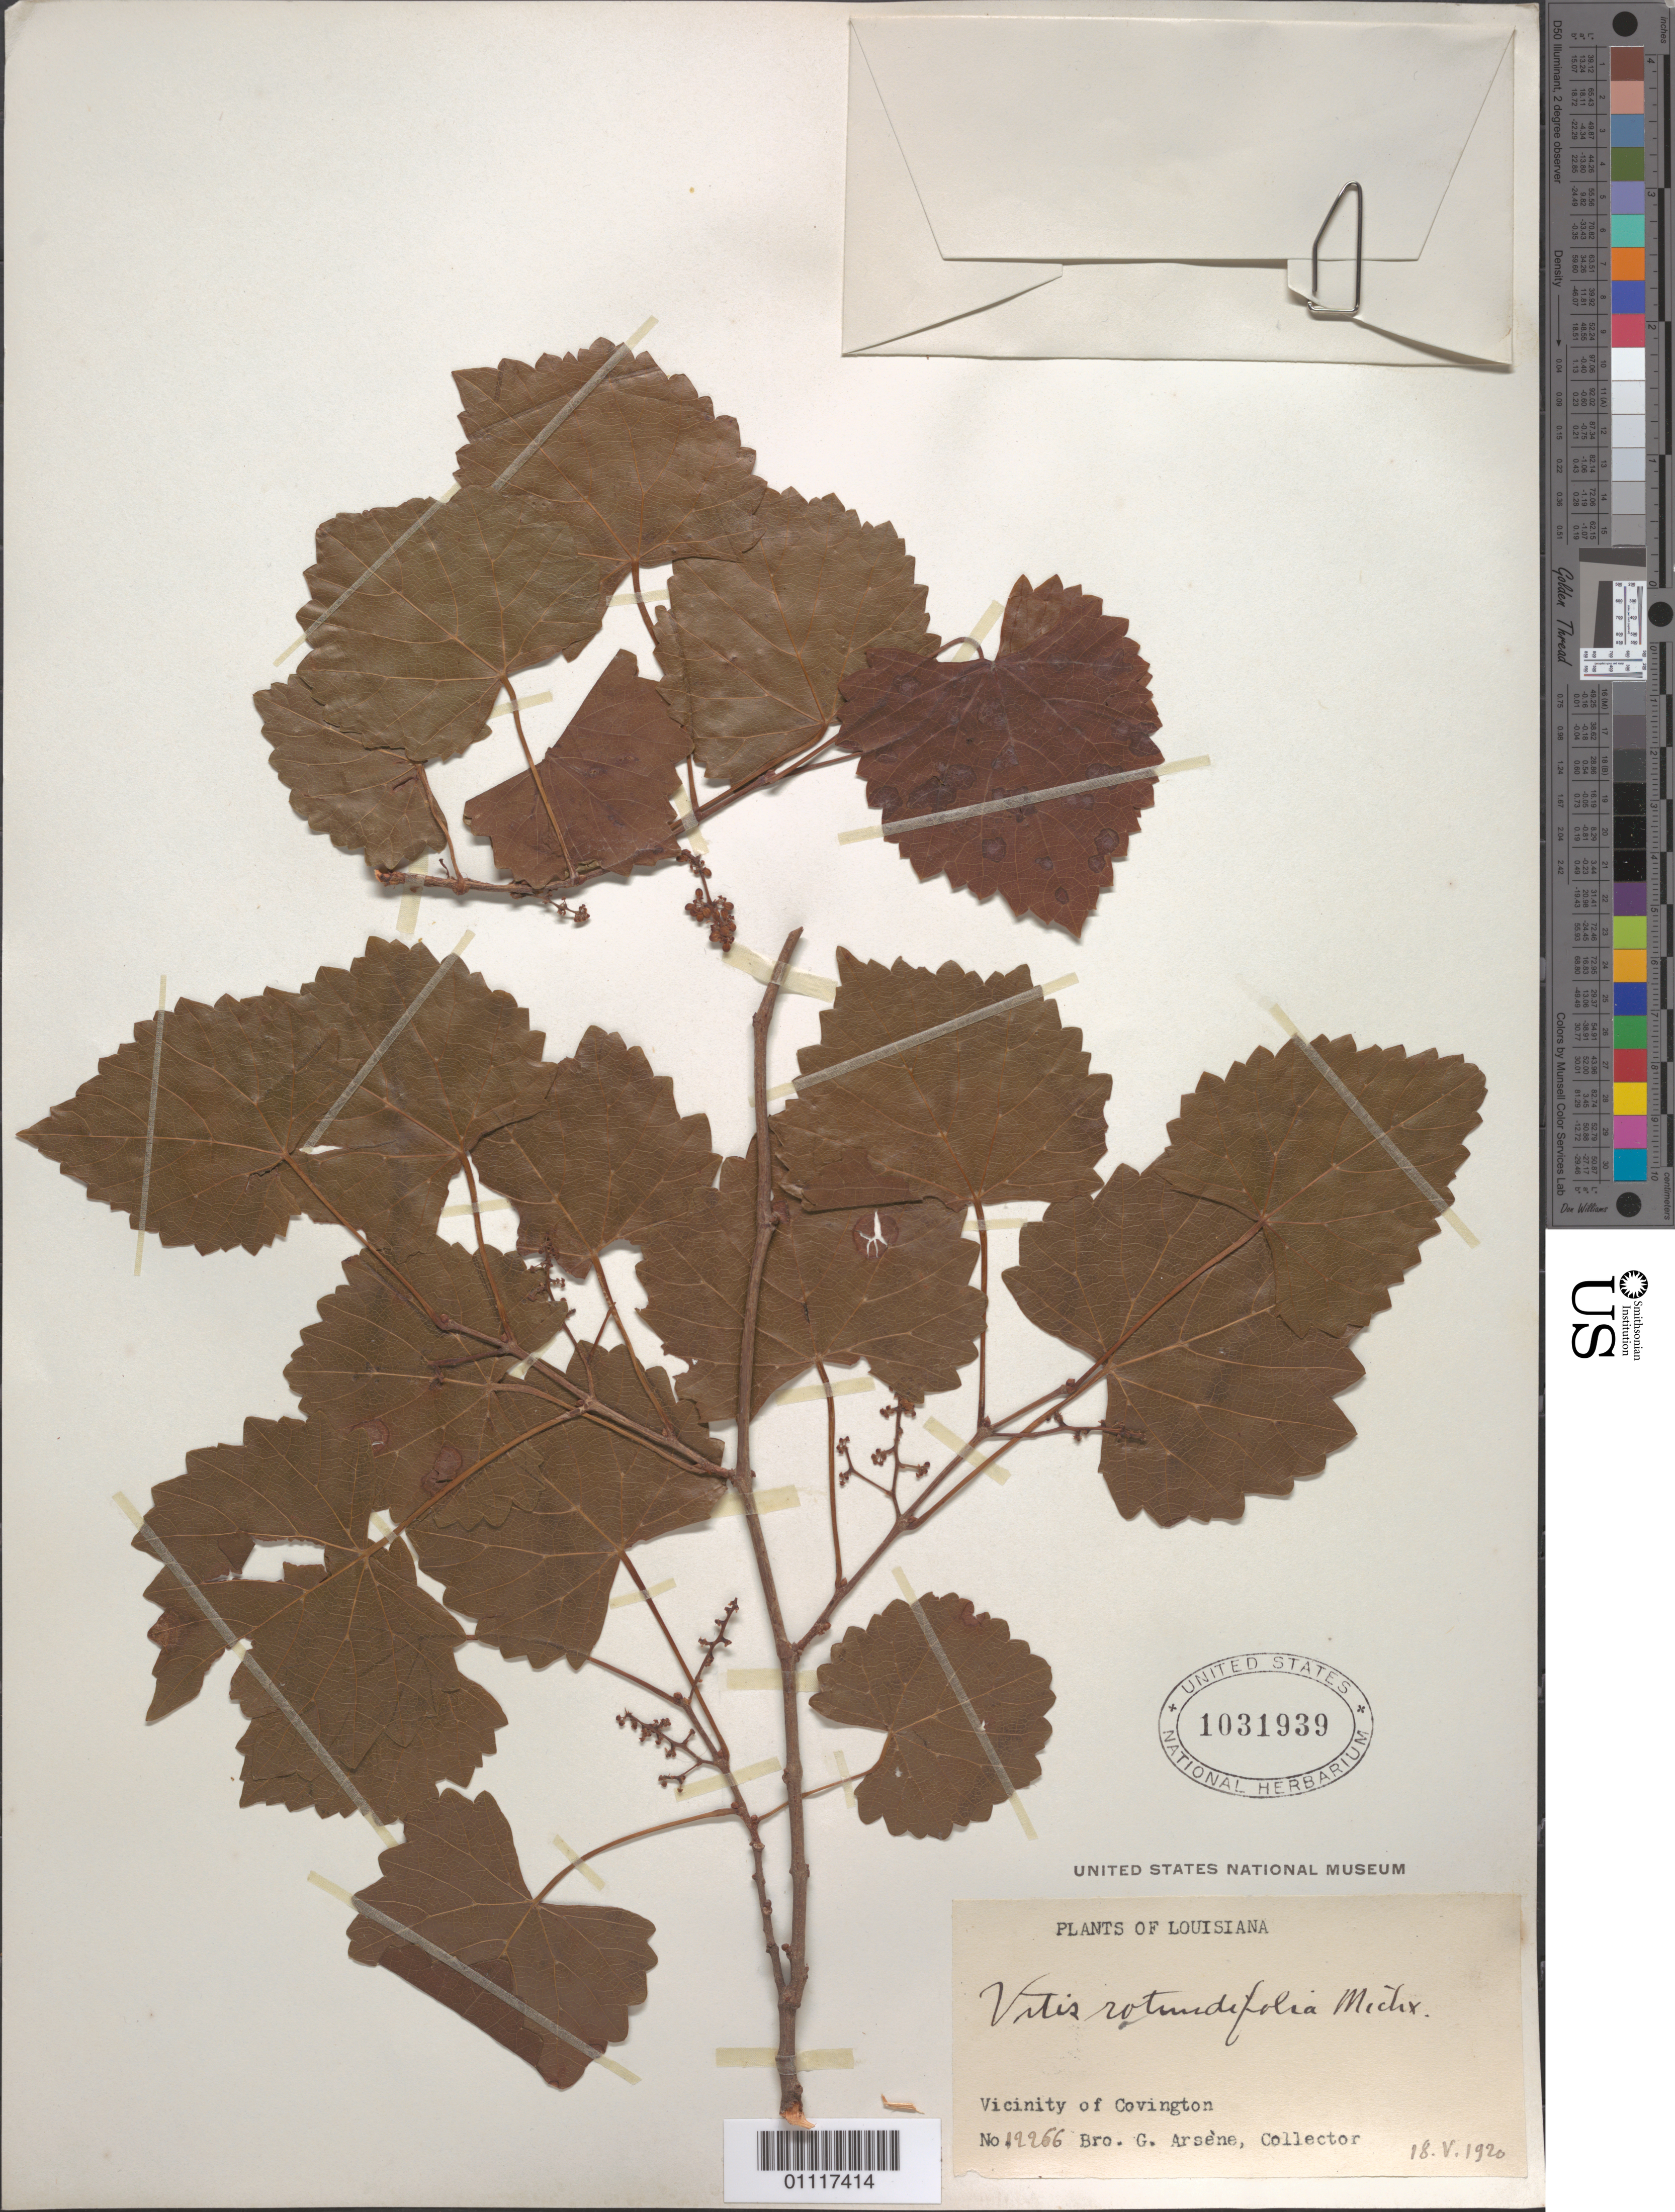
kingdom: Plantae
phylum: Tracheophyta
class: Magnoliopsida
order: Vitales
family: Vitaceae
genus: Vitis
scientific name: Vitis rotundifolia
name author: Michx.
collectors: Bro. G. Arsène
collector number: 19966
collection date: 1920-05-18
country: United States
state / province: Louisiana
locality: Vicinity of Covington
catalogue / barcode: US 1031939